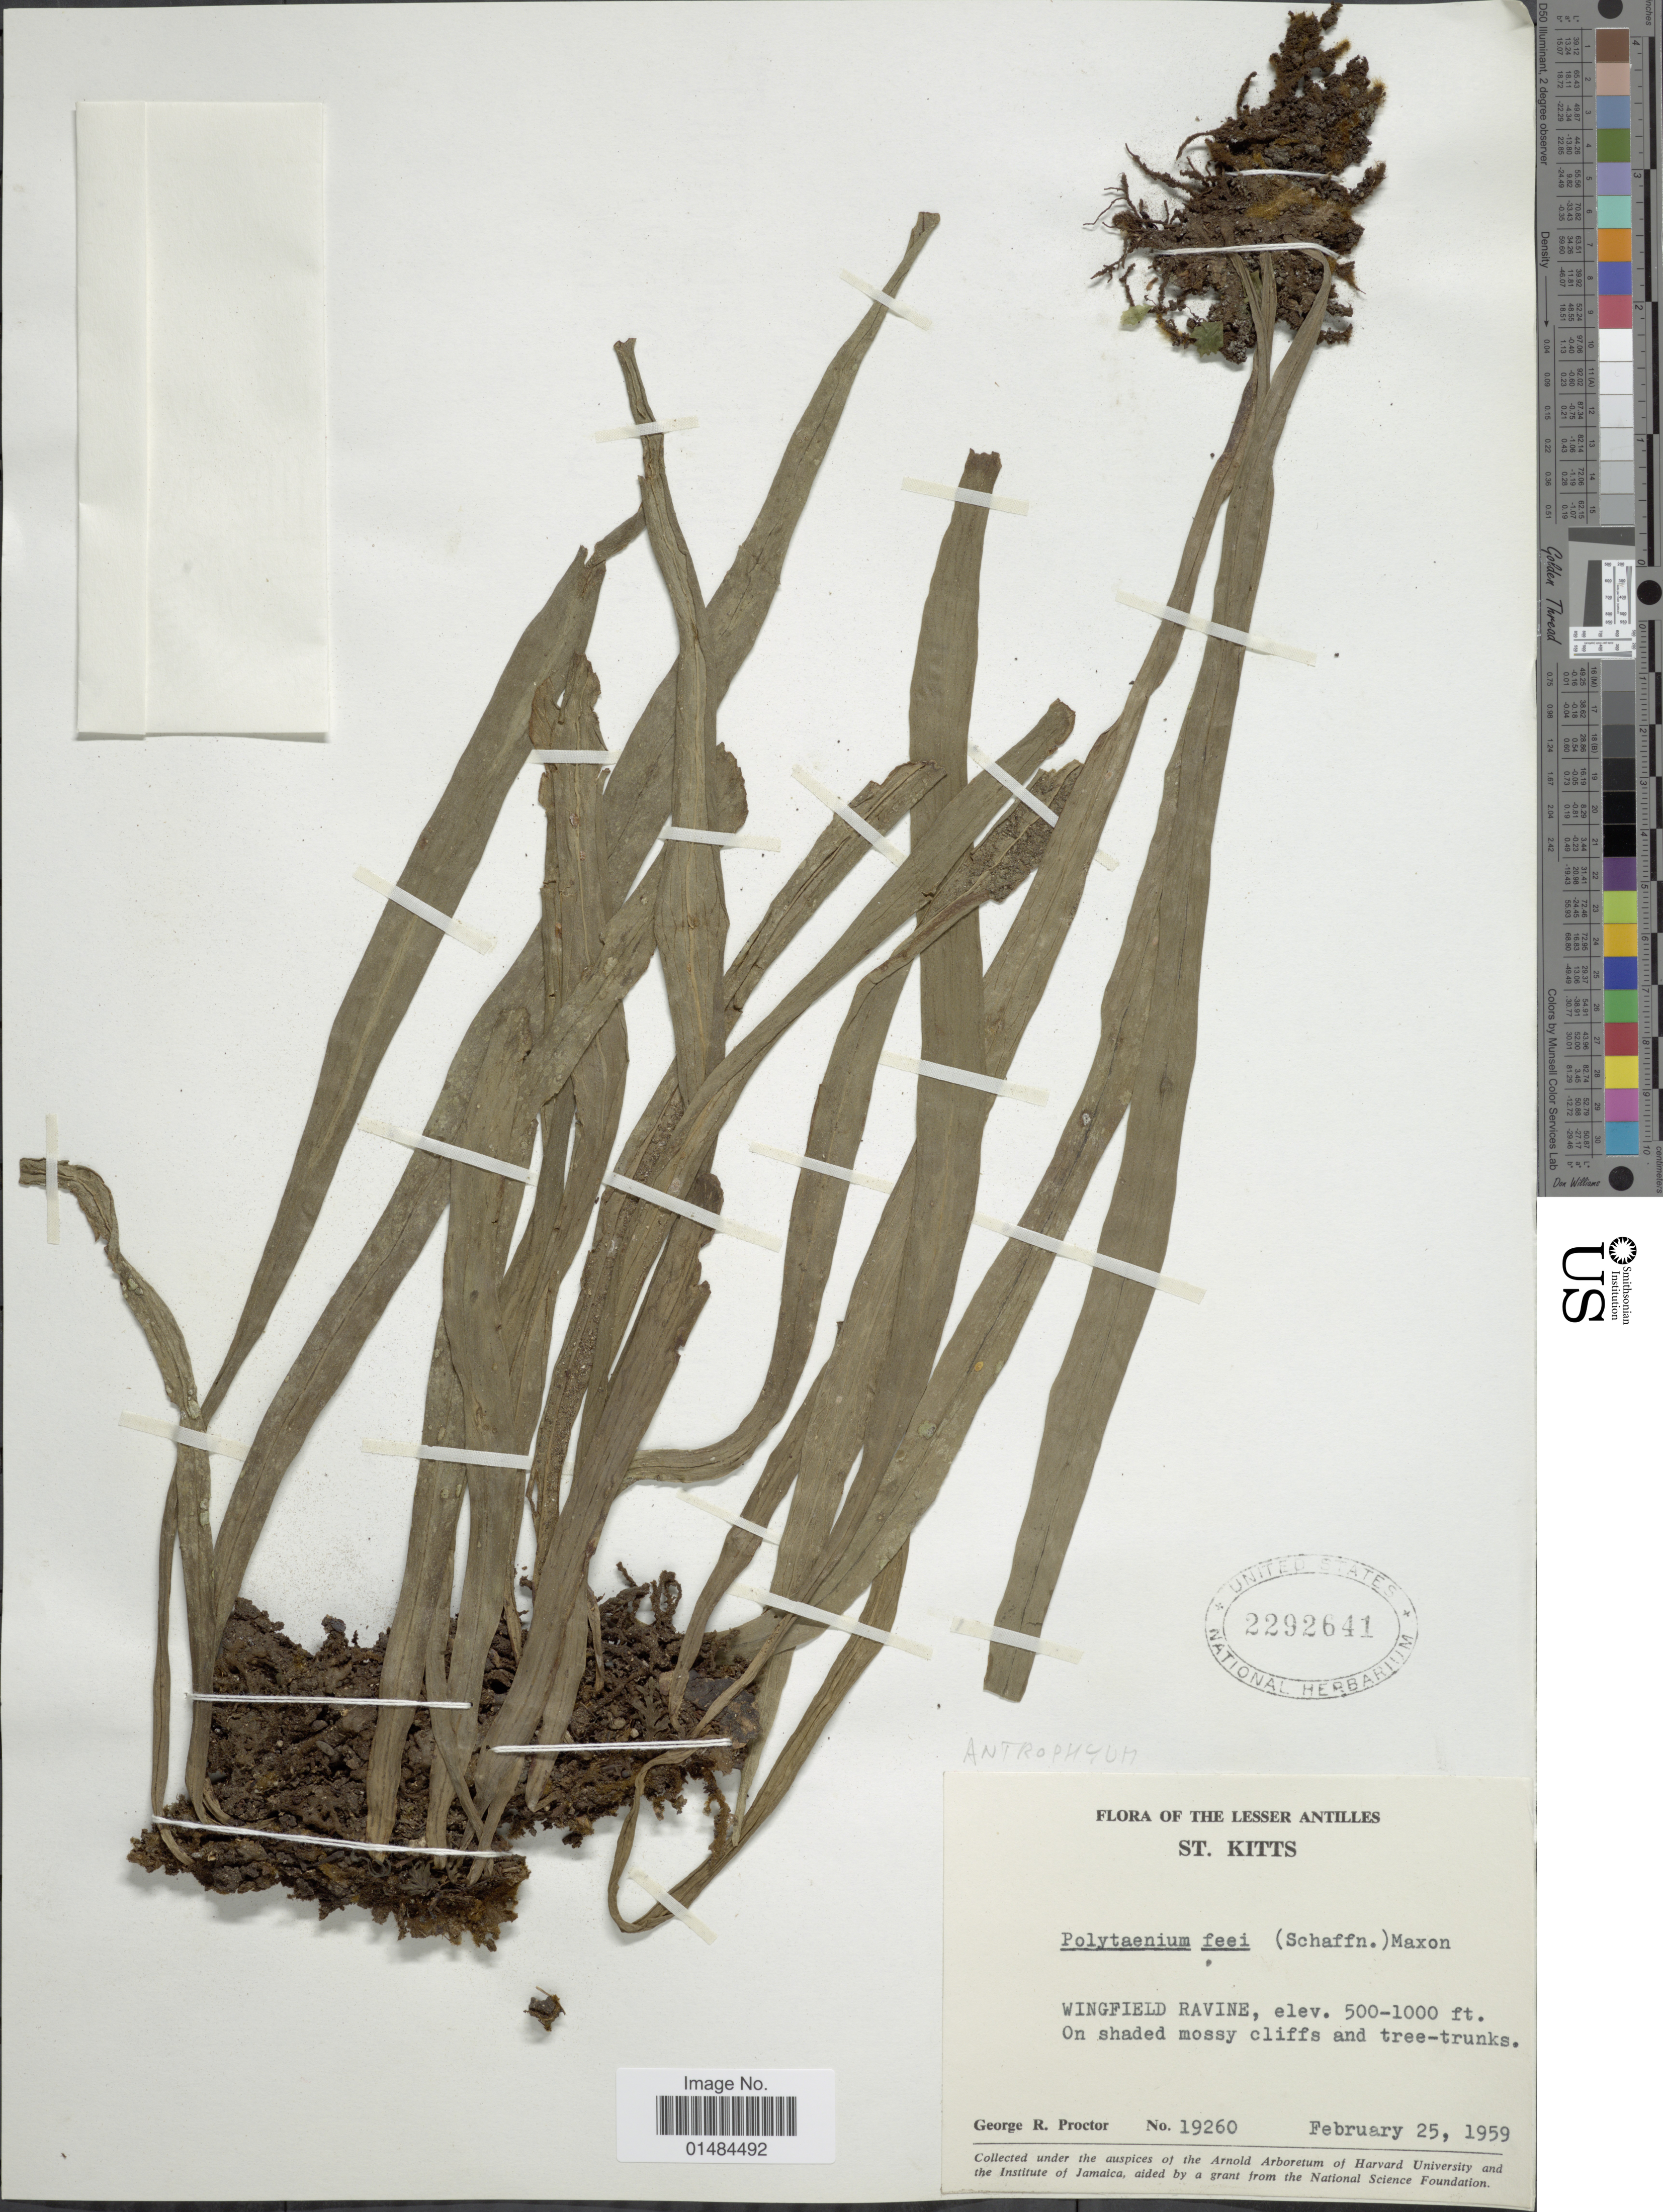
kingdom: Plantae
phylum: Tracheophyta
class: Polypodiopsida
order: Polypodiales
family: Pteridaceae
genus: Polytaenium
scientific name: Polytaenium lanceolatum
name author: (L.) Desv.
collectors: G. R. Proctor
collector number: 19260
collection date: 1959-02-25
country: St. Christopher-Nevis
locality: The Lesser Antilles. St. Kitts. Wingfield Ravine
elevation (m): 152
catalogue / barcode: US 2292641